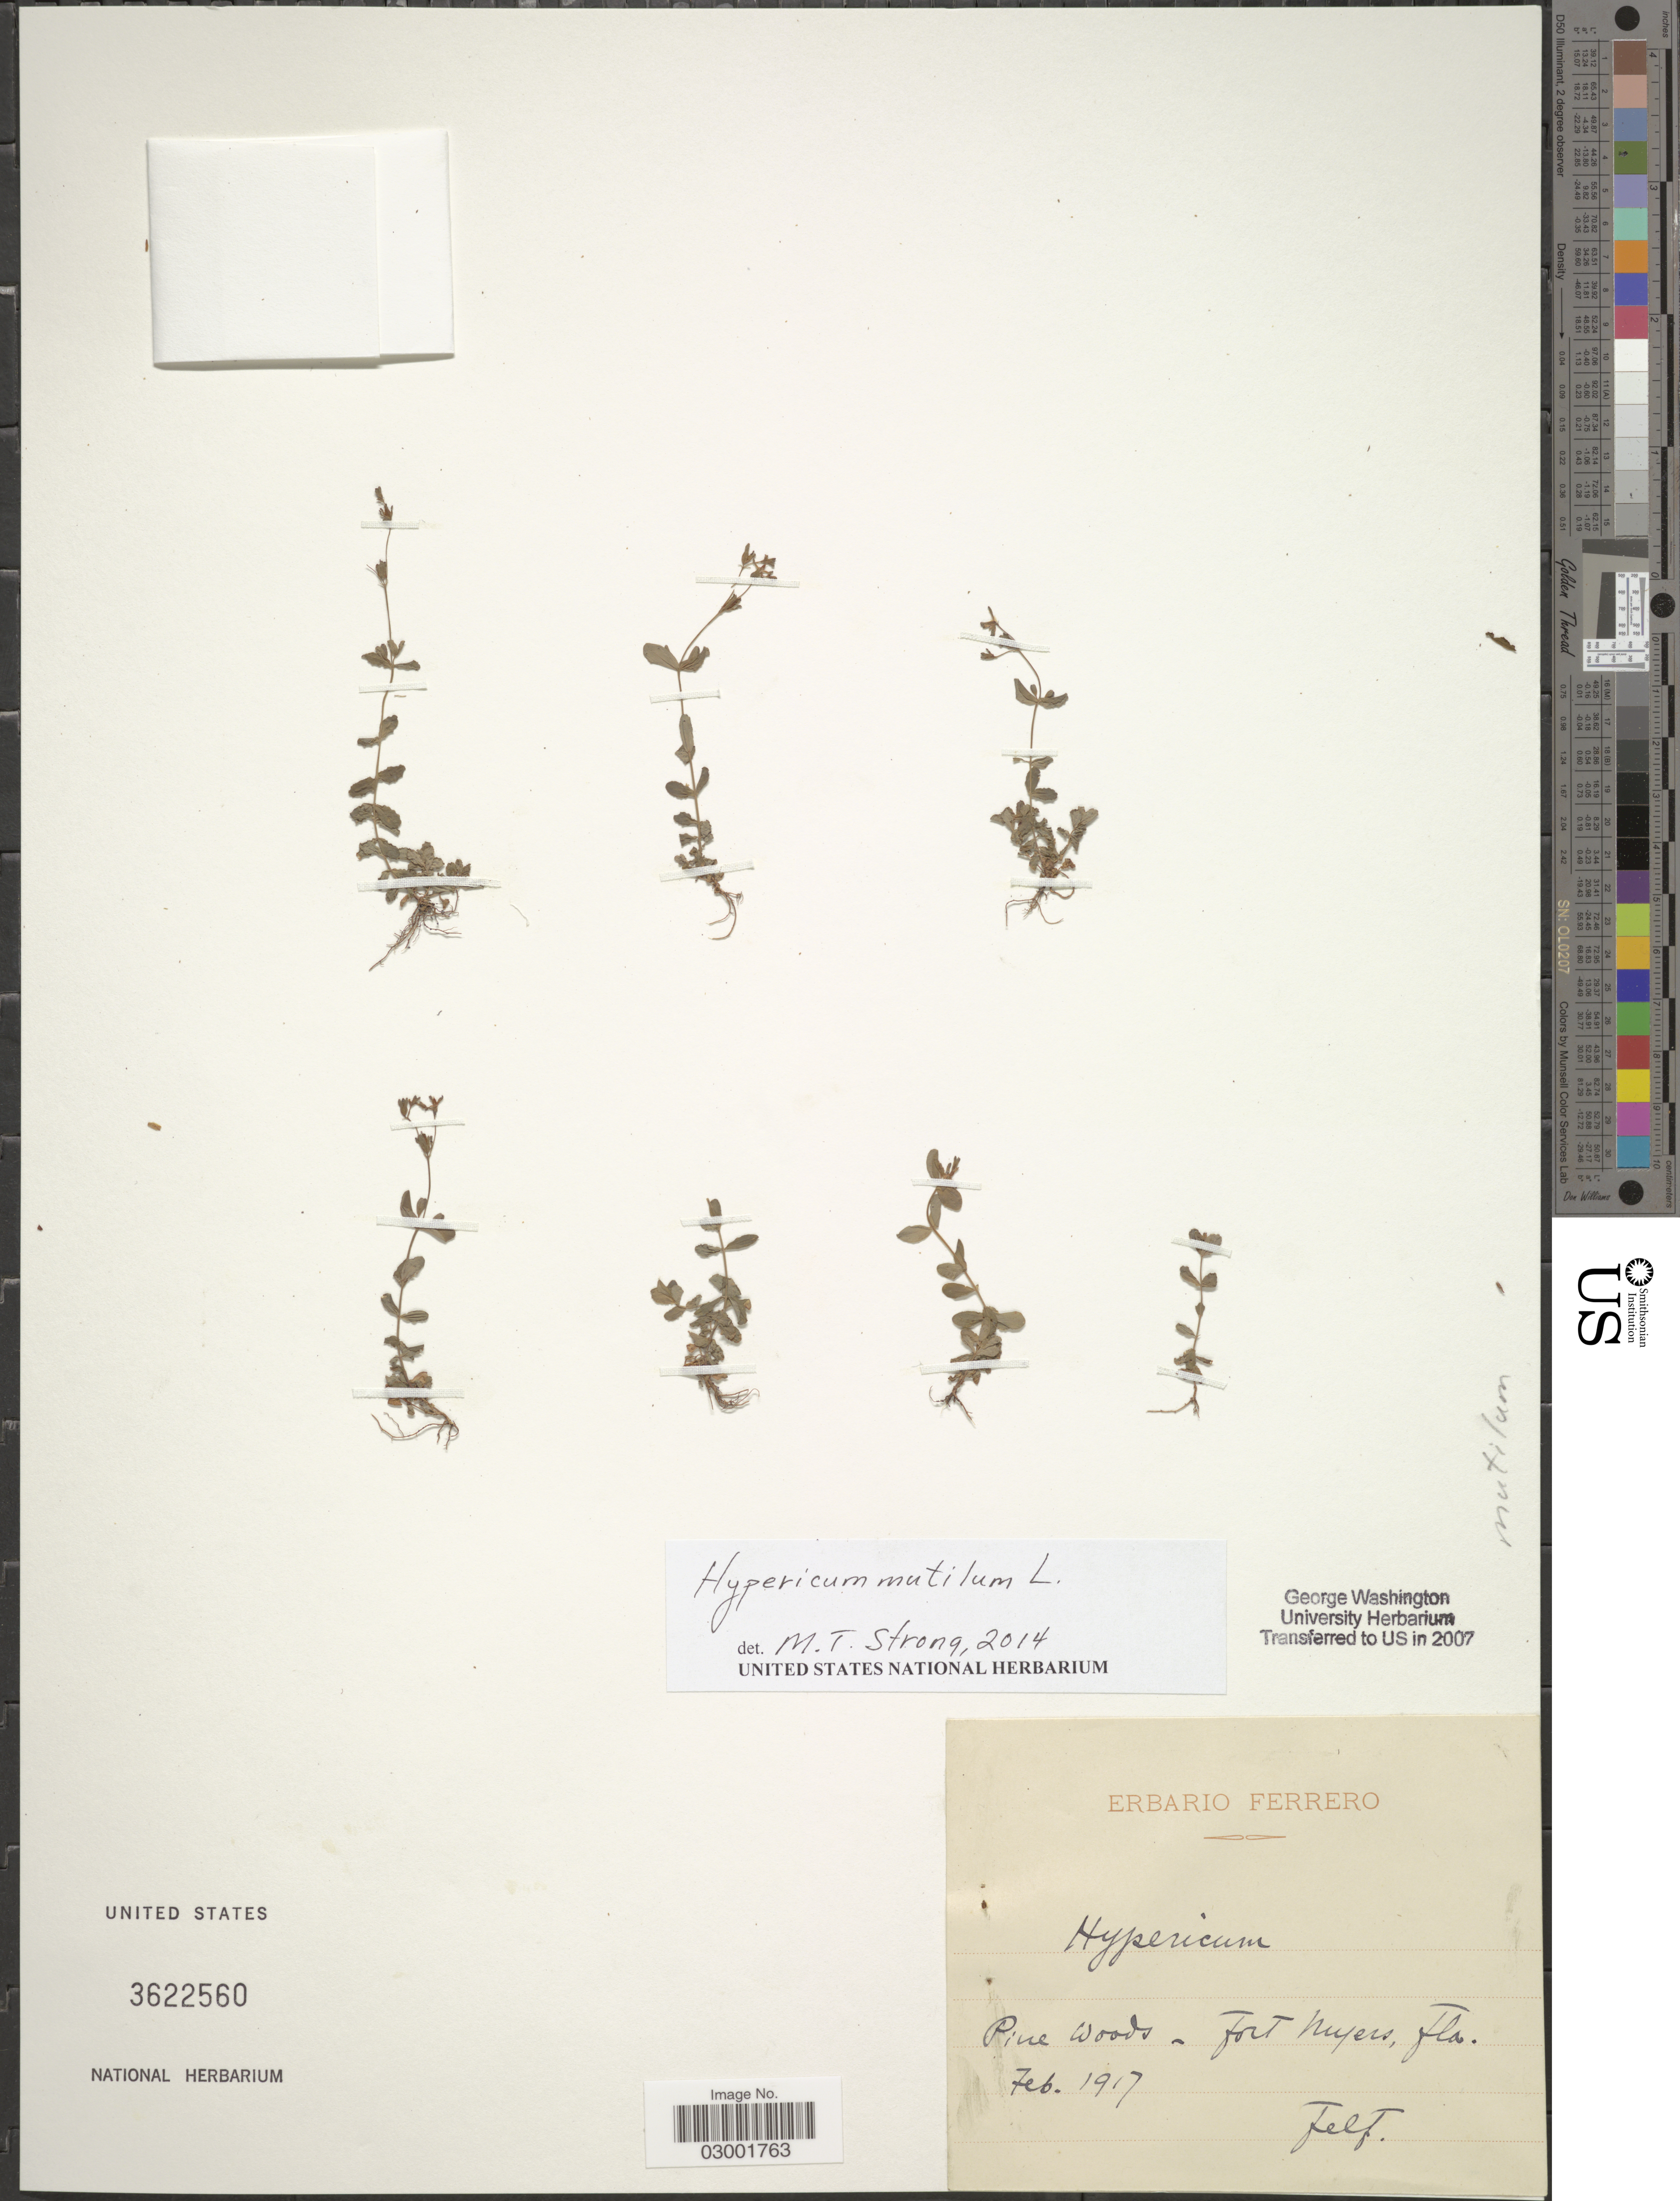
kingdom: Plantae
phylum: Tracheophyta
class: Magnoliopsida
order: Malpighiales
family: Hypericaceae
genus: Hypericum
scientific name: Hypericum mutilum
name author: L.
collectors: ex herb. Ferrero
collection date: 1917-02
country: United States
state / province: Florida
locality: Pine Woods - Fort Meyers, Fla.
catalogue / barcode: US 3622560